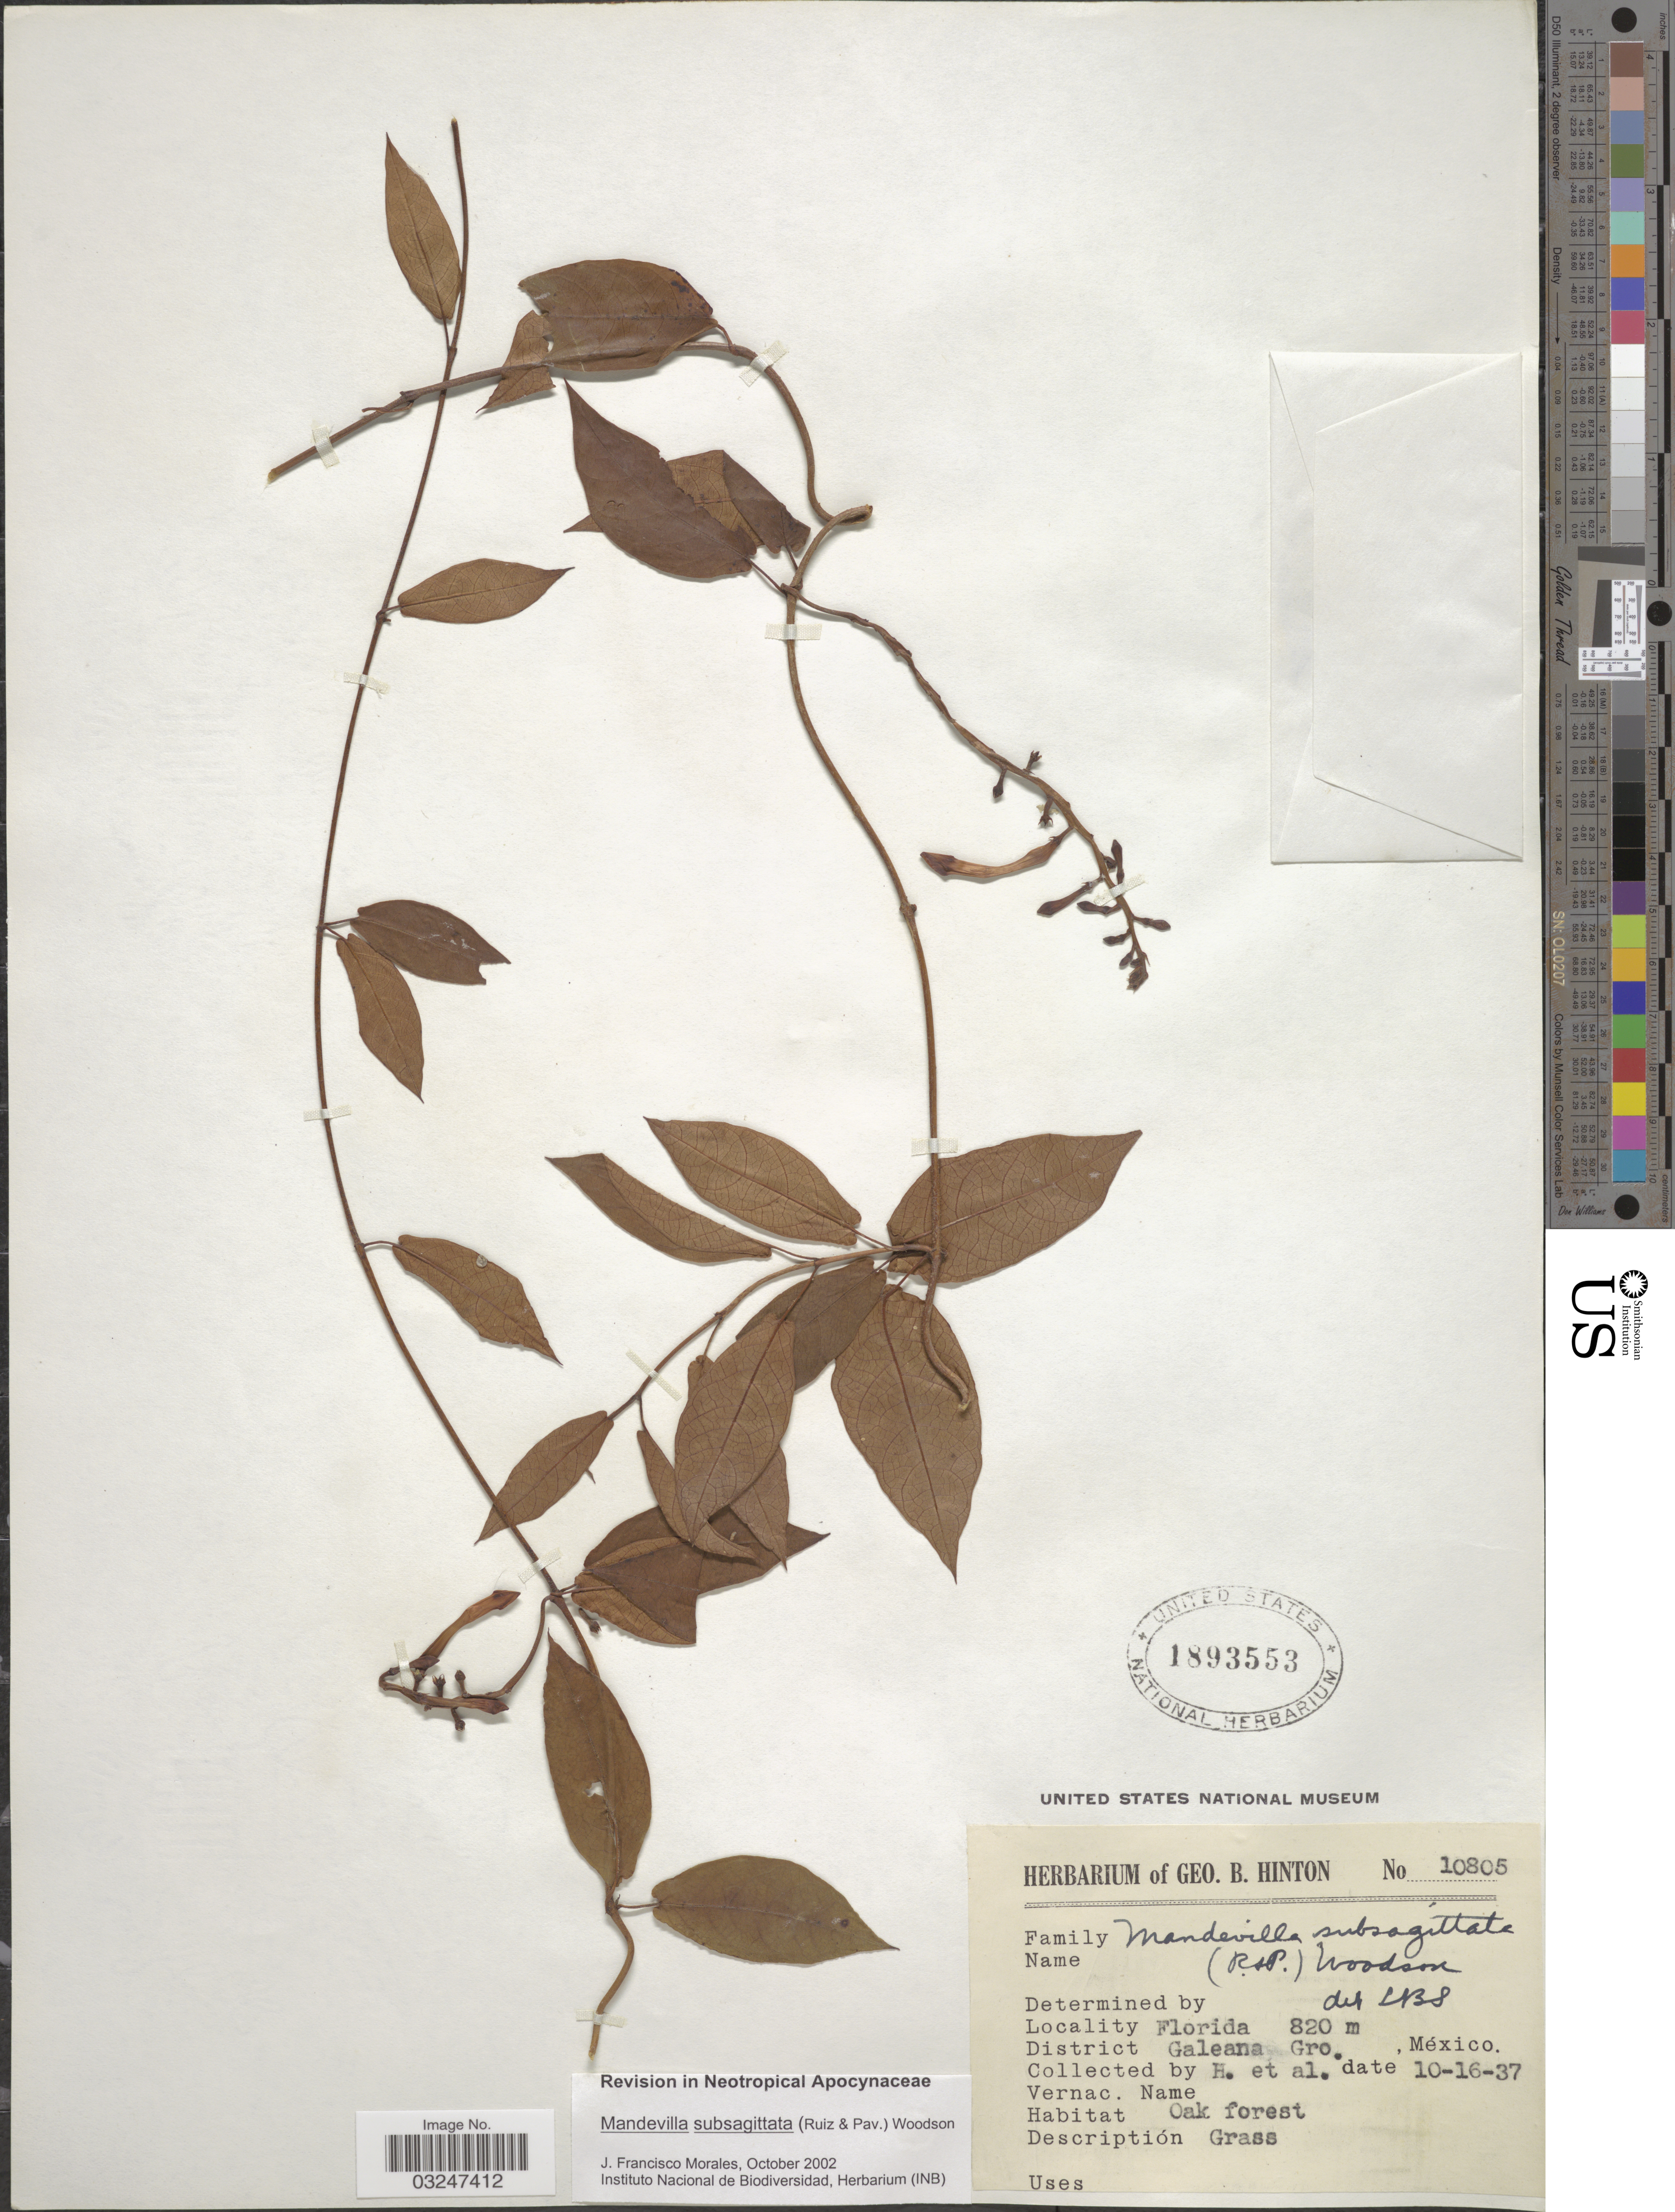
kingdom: Plantae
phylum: Tracheophyta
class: Magnoliopsida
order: Gentianales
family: Apocynaceae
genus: Mandevilla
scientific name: Mandevilla subsagittata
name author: (Ruiz & Pav.) Woodson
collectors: G. B. Hinton & et al.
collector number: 10805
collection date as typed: Transcribed d/m/y: 16/10/37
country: Mexico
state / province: Guerrero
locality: Florida. District Galeana. Gro.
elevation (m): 820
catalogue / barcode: US 1893553